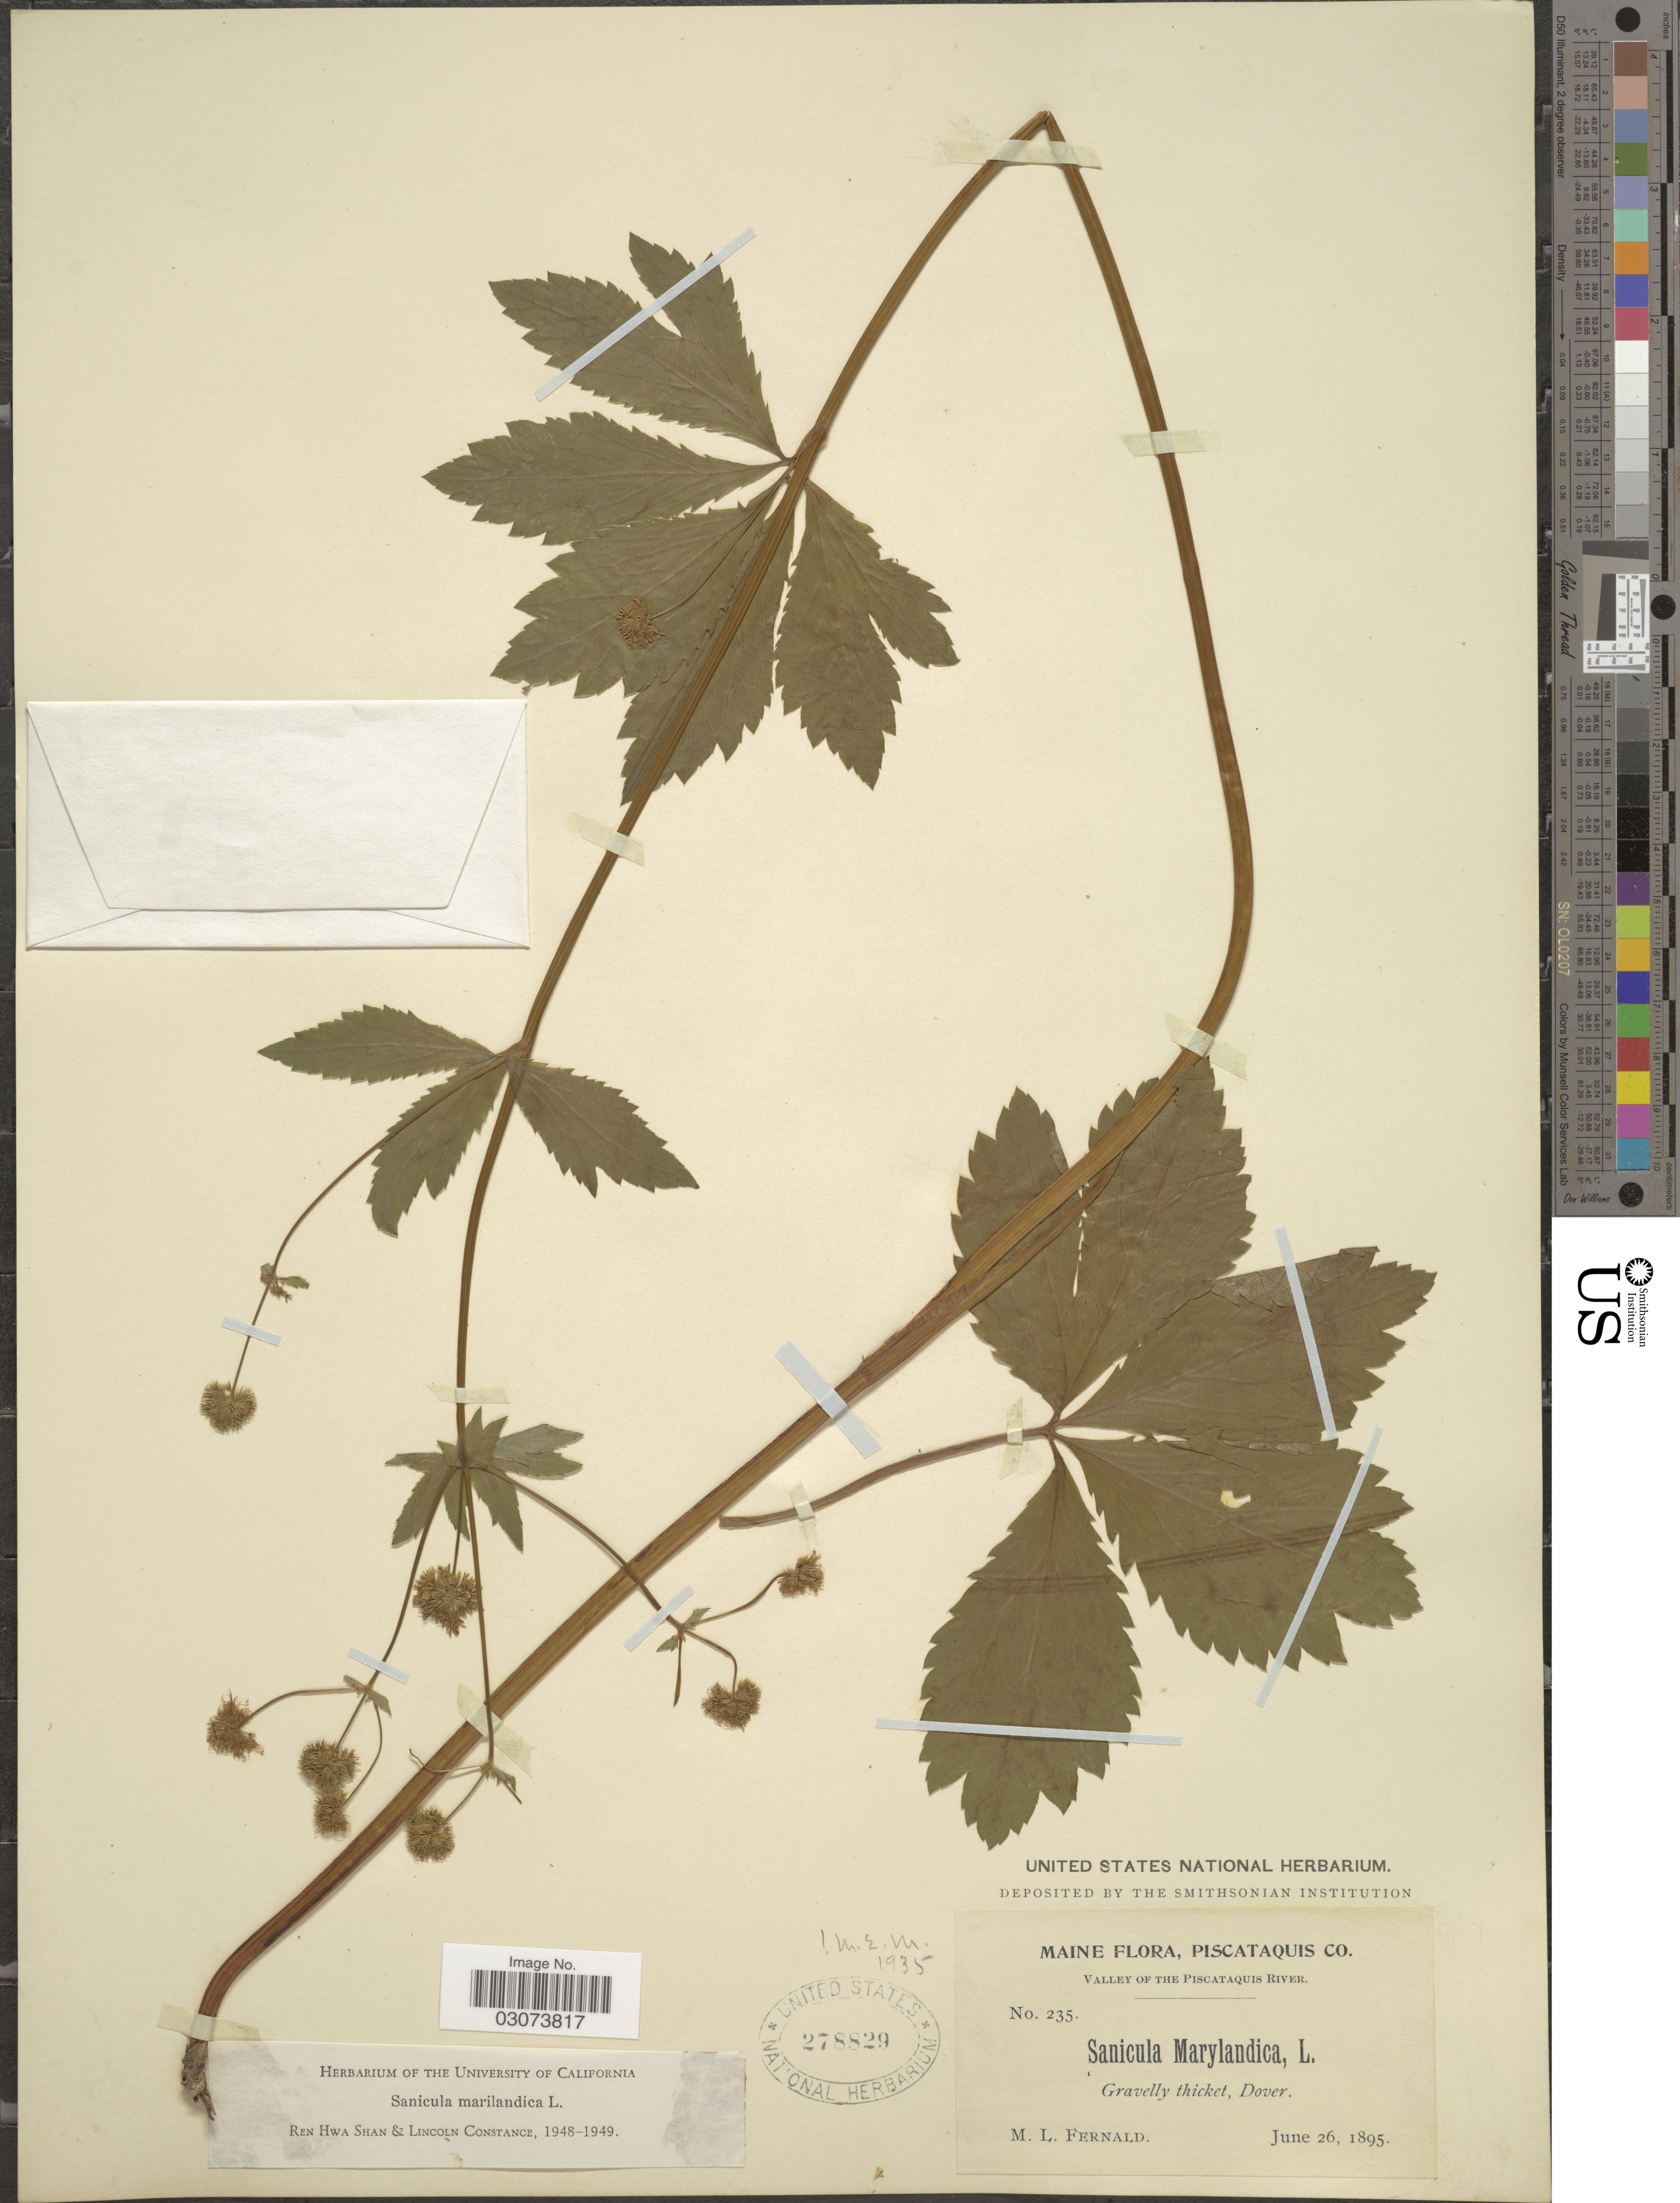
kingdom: Plantae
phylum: Tracheophyta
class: Magnoliopsida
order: Apiales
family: Apiaceae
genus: Sanicula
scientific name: Sanicula marilandica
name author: L.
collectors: M. L. Fernald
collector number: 235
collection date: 1895-06-26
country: United States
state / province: Maine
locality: Piscataquis Co. Valley of the Piscataquis River. Dover.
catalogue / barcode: US 278829